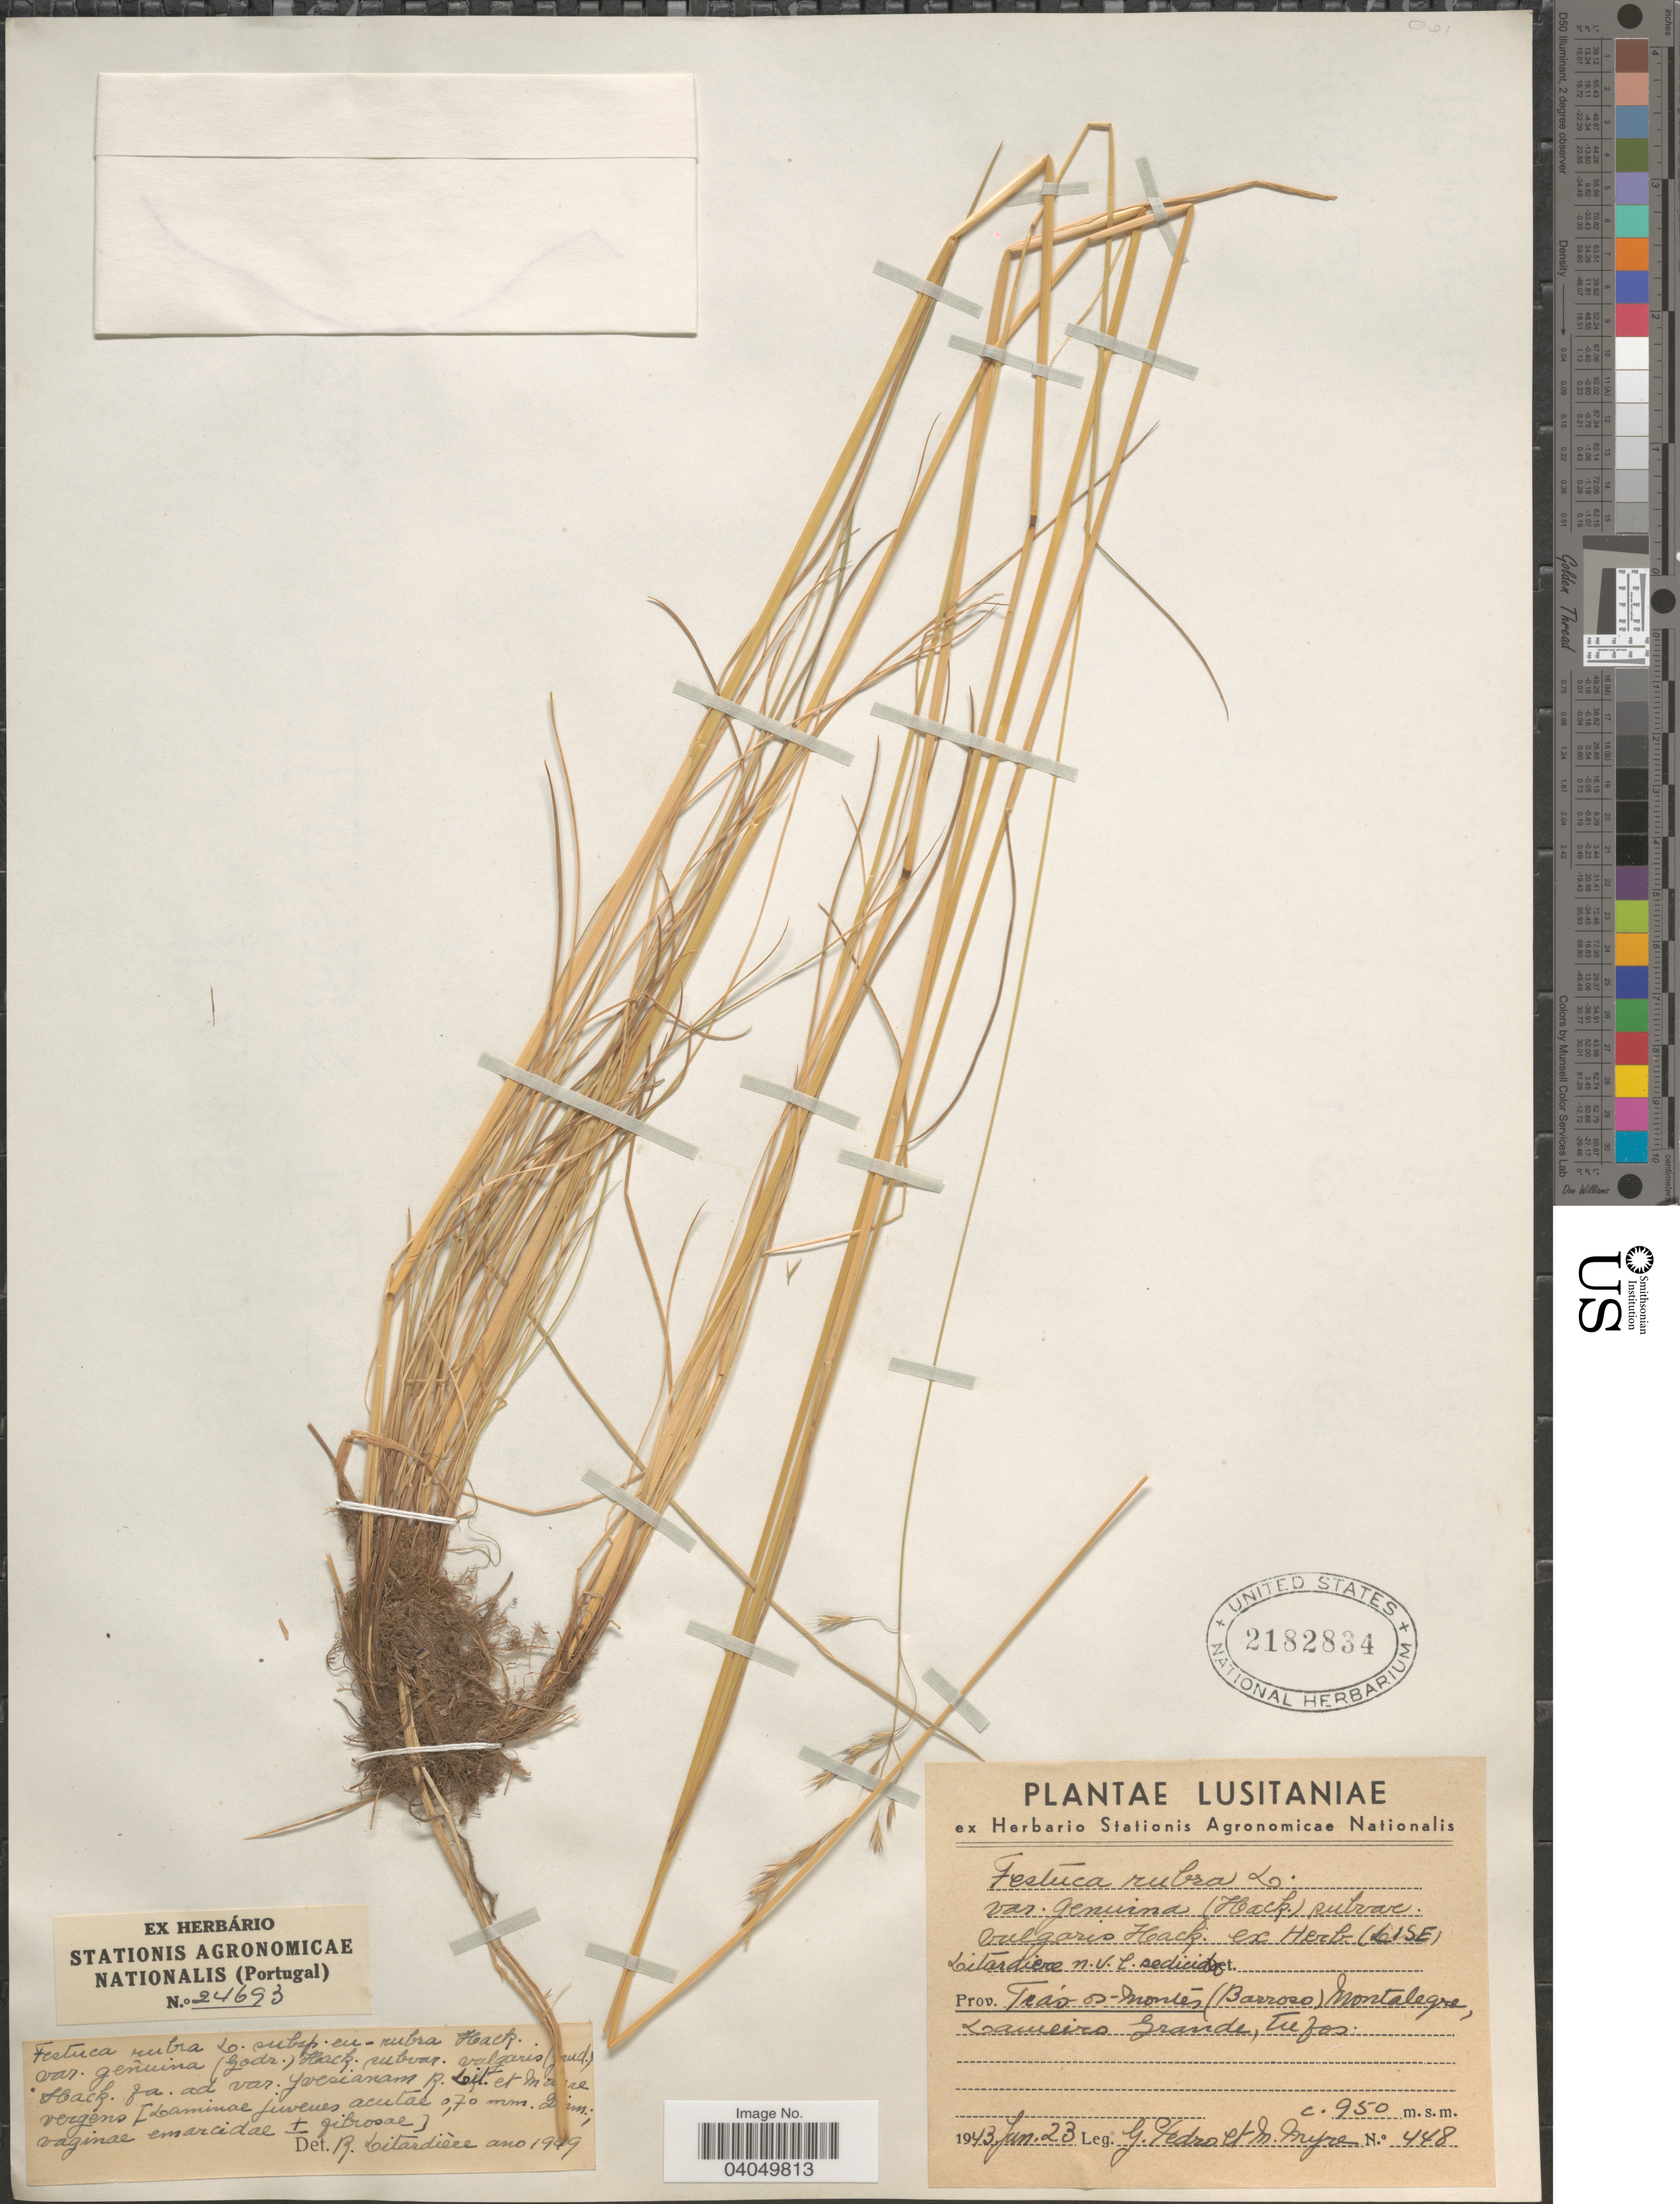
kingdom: Plantae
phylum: Tracheophyta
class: Liliopsida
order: Poales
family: Poaceae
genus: Festuca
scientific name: Festuca rubra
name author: L.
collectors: J. Pedro & Myre, M.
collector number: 448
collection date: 1943-06-23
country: Portugal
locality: Prov. Trás-os-montés (Barroso) Montalegre, Lameiro Grande, Trefos.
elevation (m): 950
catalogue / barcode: US 2182834